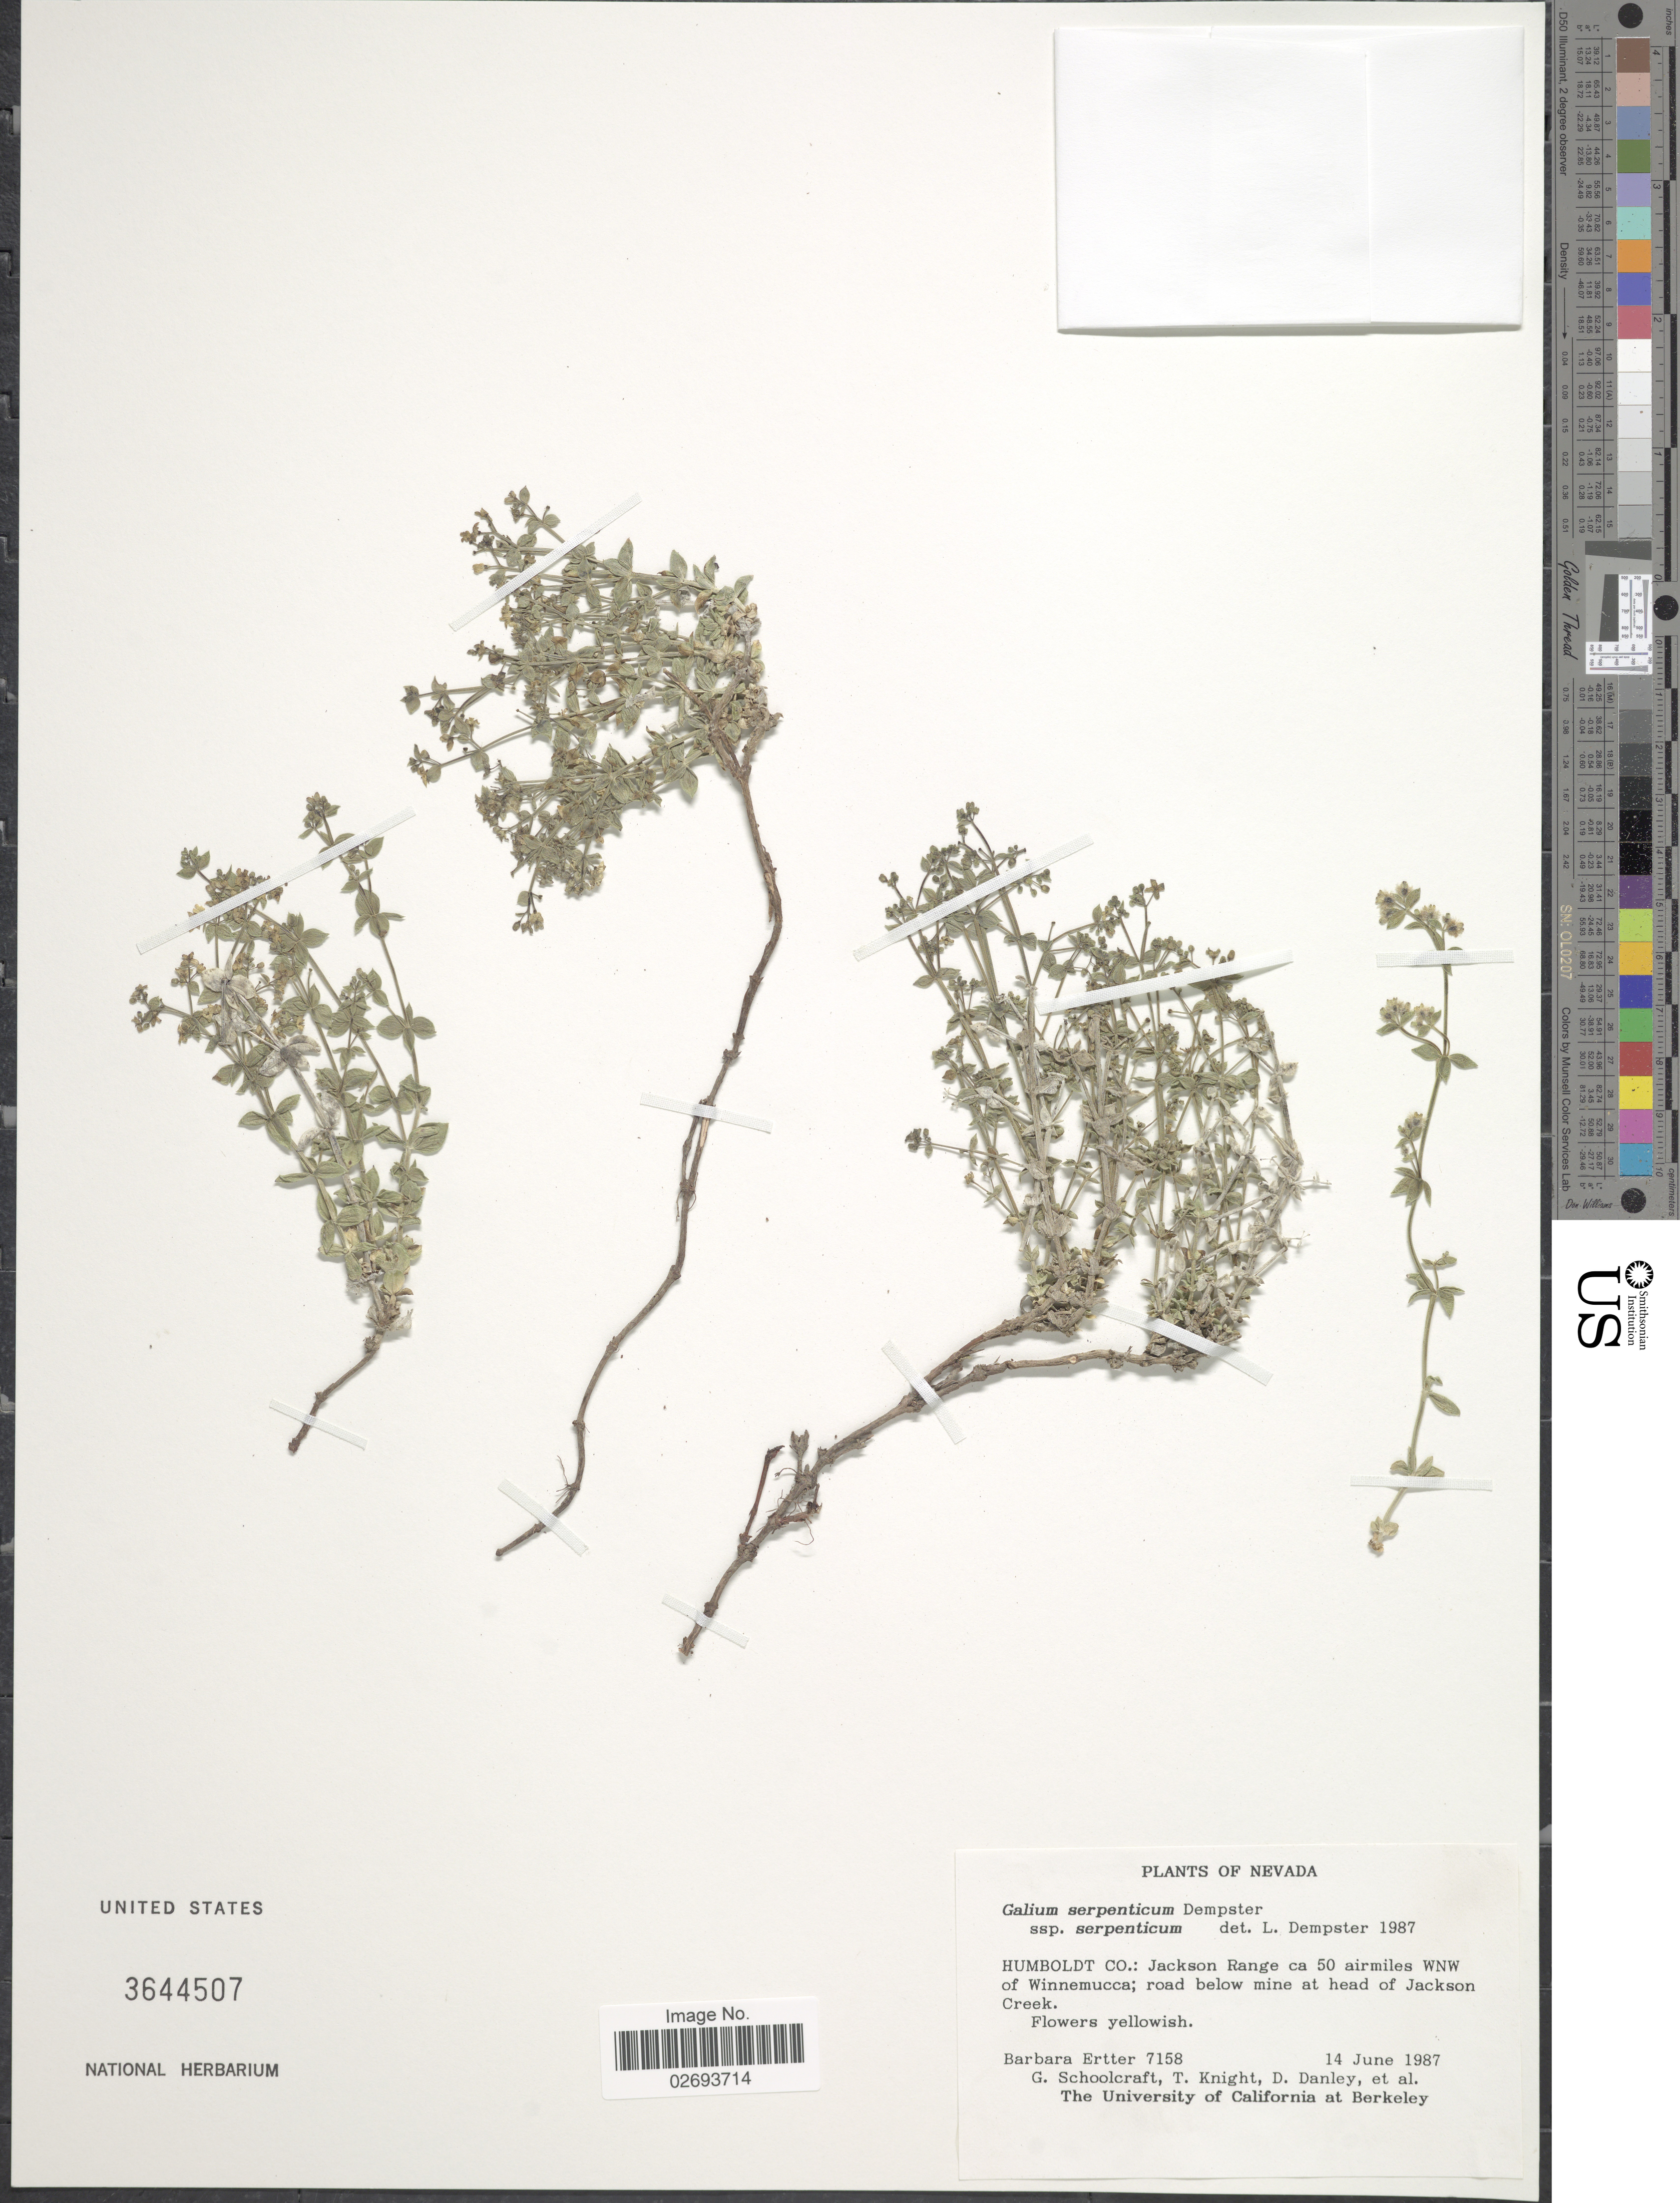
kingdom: Plantae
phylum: Tracheophyta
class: Magnoliopsida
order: Gentianales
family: Rubiaceae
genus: Galium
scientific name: Galium serpenticum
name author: Dempster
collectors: B. Ertter, Schoolcraft, T. Knight, D. Danley & et al.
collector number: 7158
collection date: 1987-06-14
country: United States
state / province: Nevada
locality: Humboldt Co.: Jackson Range ca 50 airmiles WNW of Winnemucca; road below mine at head of Jackson Creek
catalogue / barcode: US 3644507